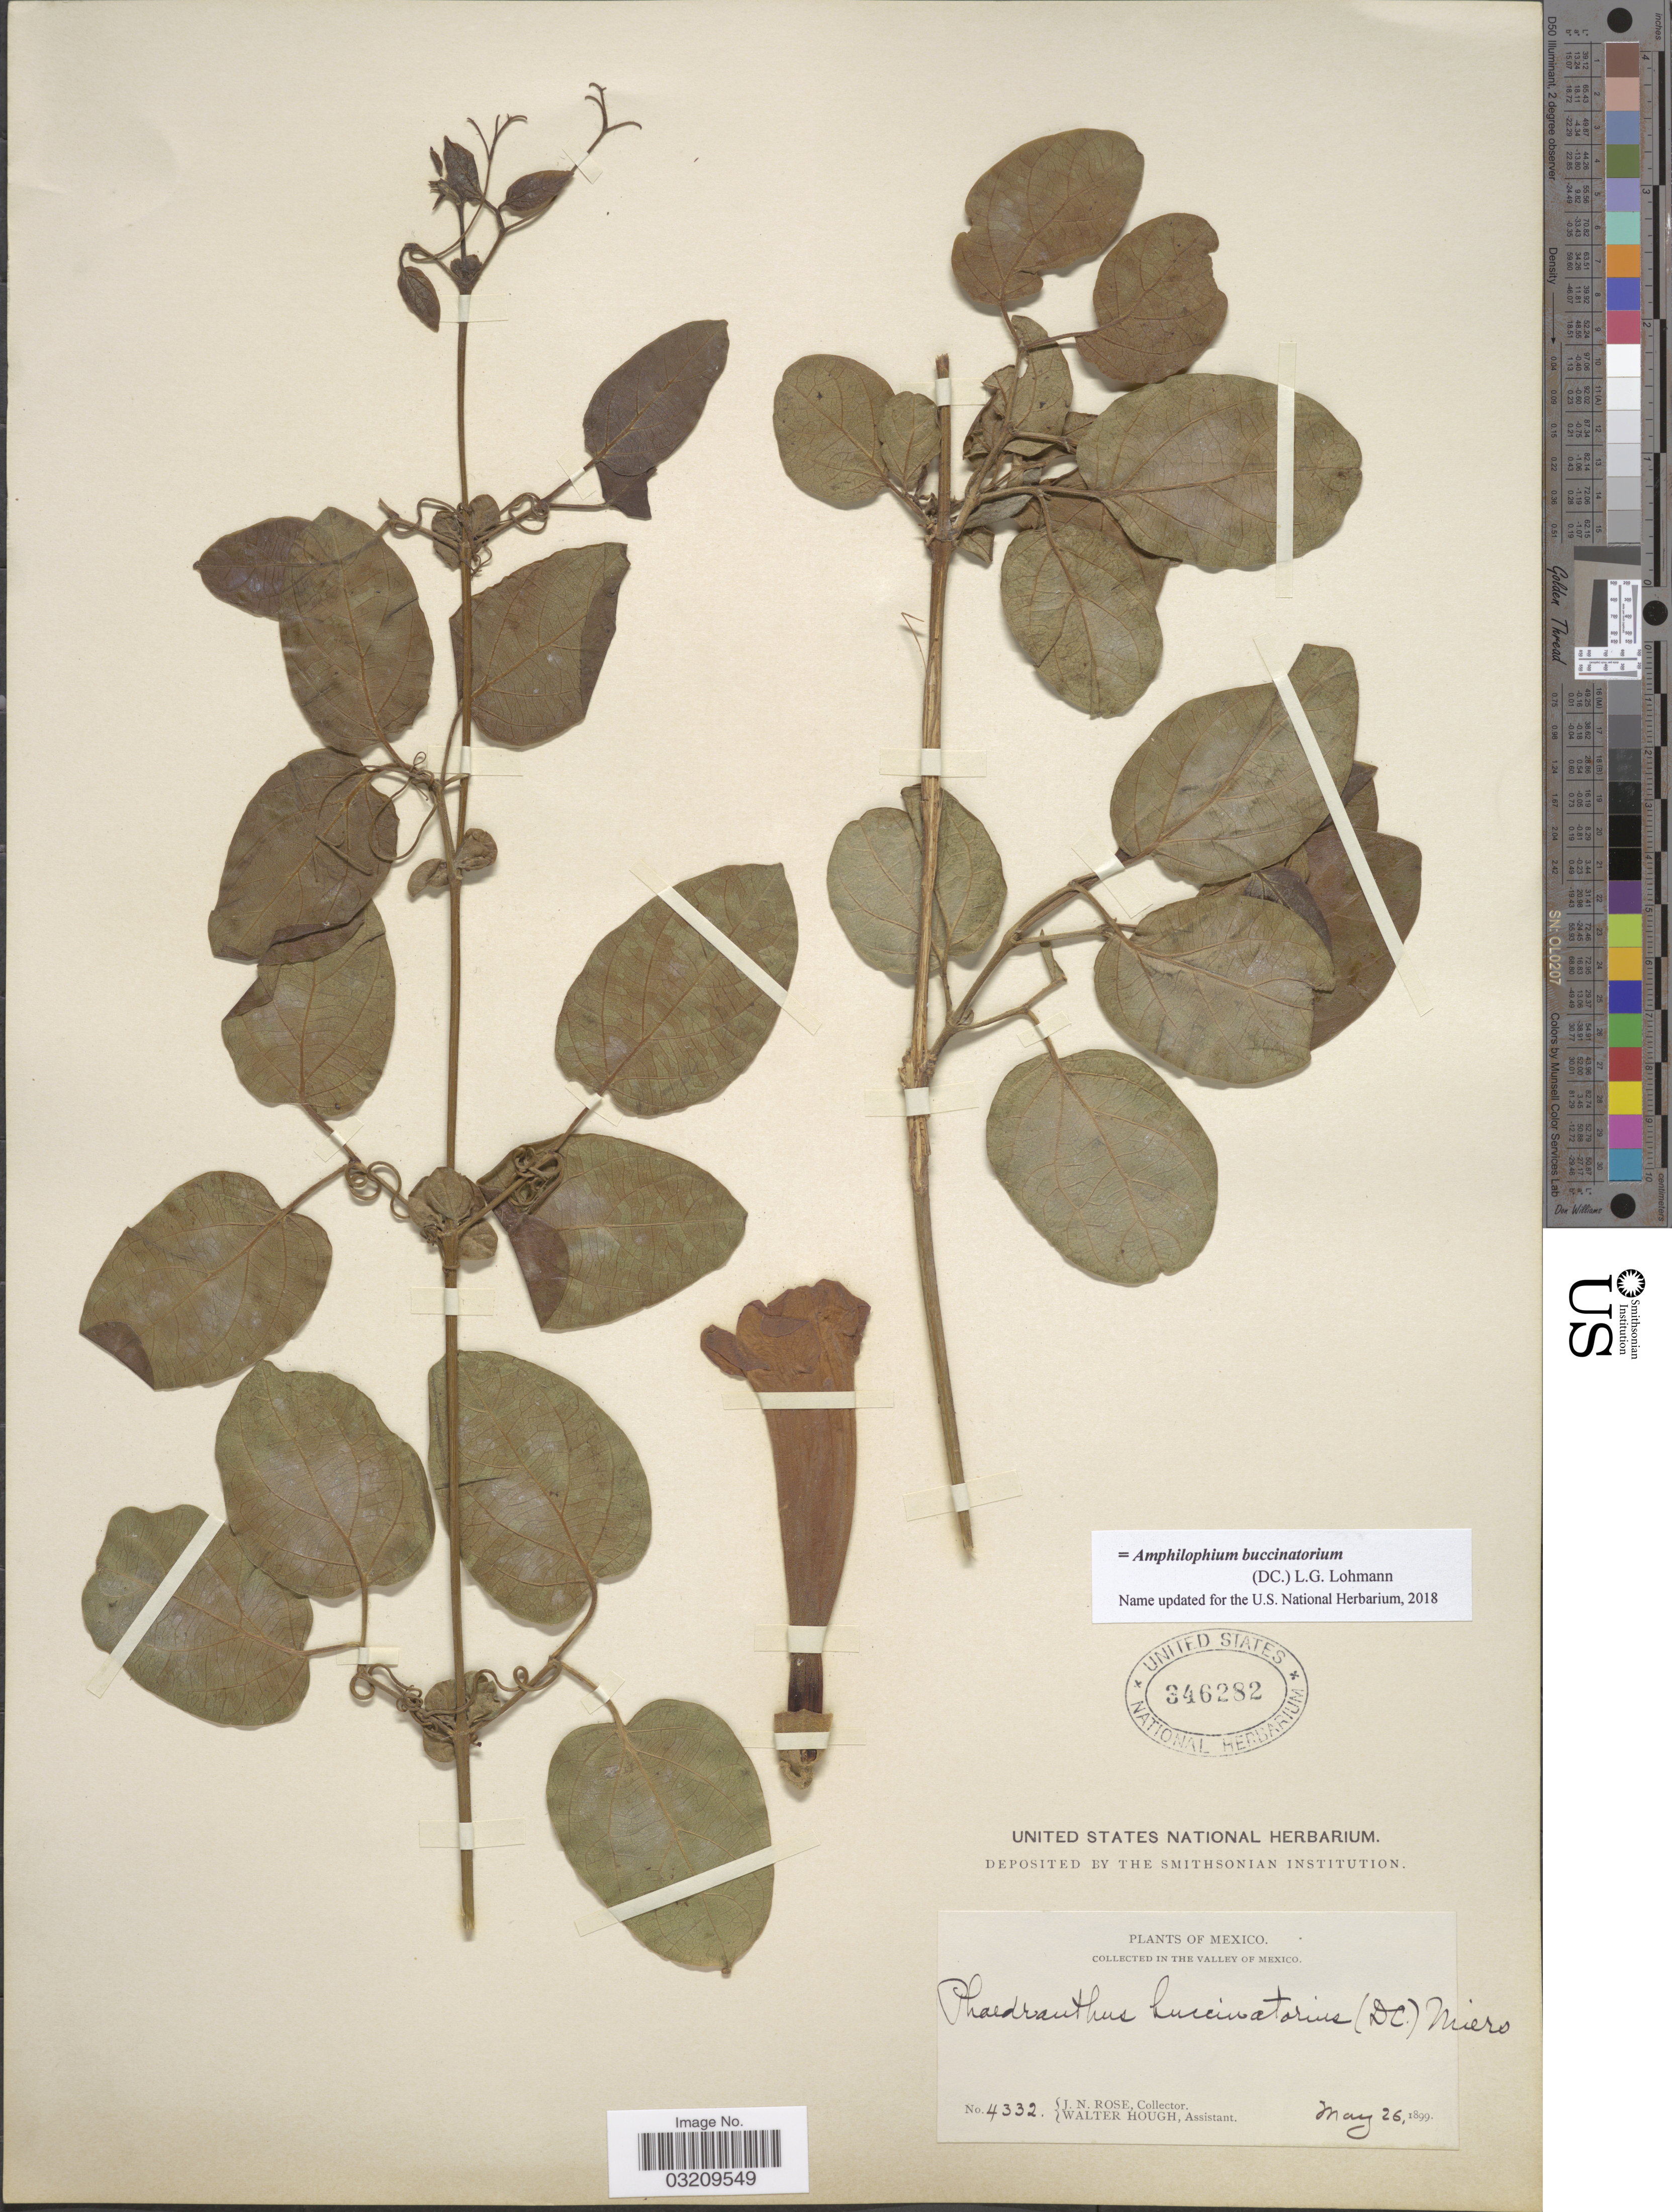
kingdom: Plantae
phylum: Tracheophyta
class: Magnoliopsida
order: Lamiales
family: Bignoniaceae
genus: Amphilophium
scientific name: Amphilophium buccinatorium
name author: (DC.) L.G. Lohmann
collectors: J. N. Rose & W. Hough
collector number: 4332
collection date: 1899-05-26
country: Mexico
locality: The Valley of Mexico.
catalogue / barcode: US 346282